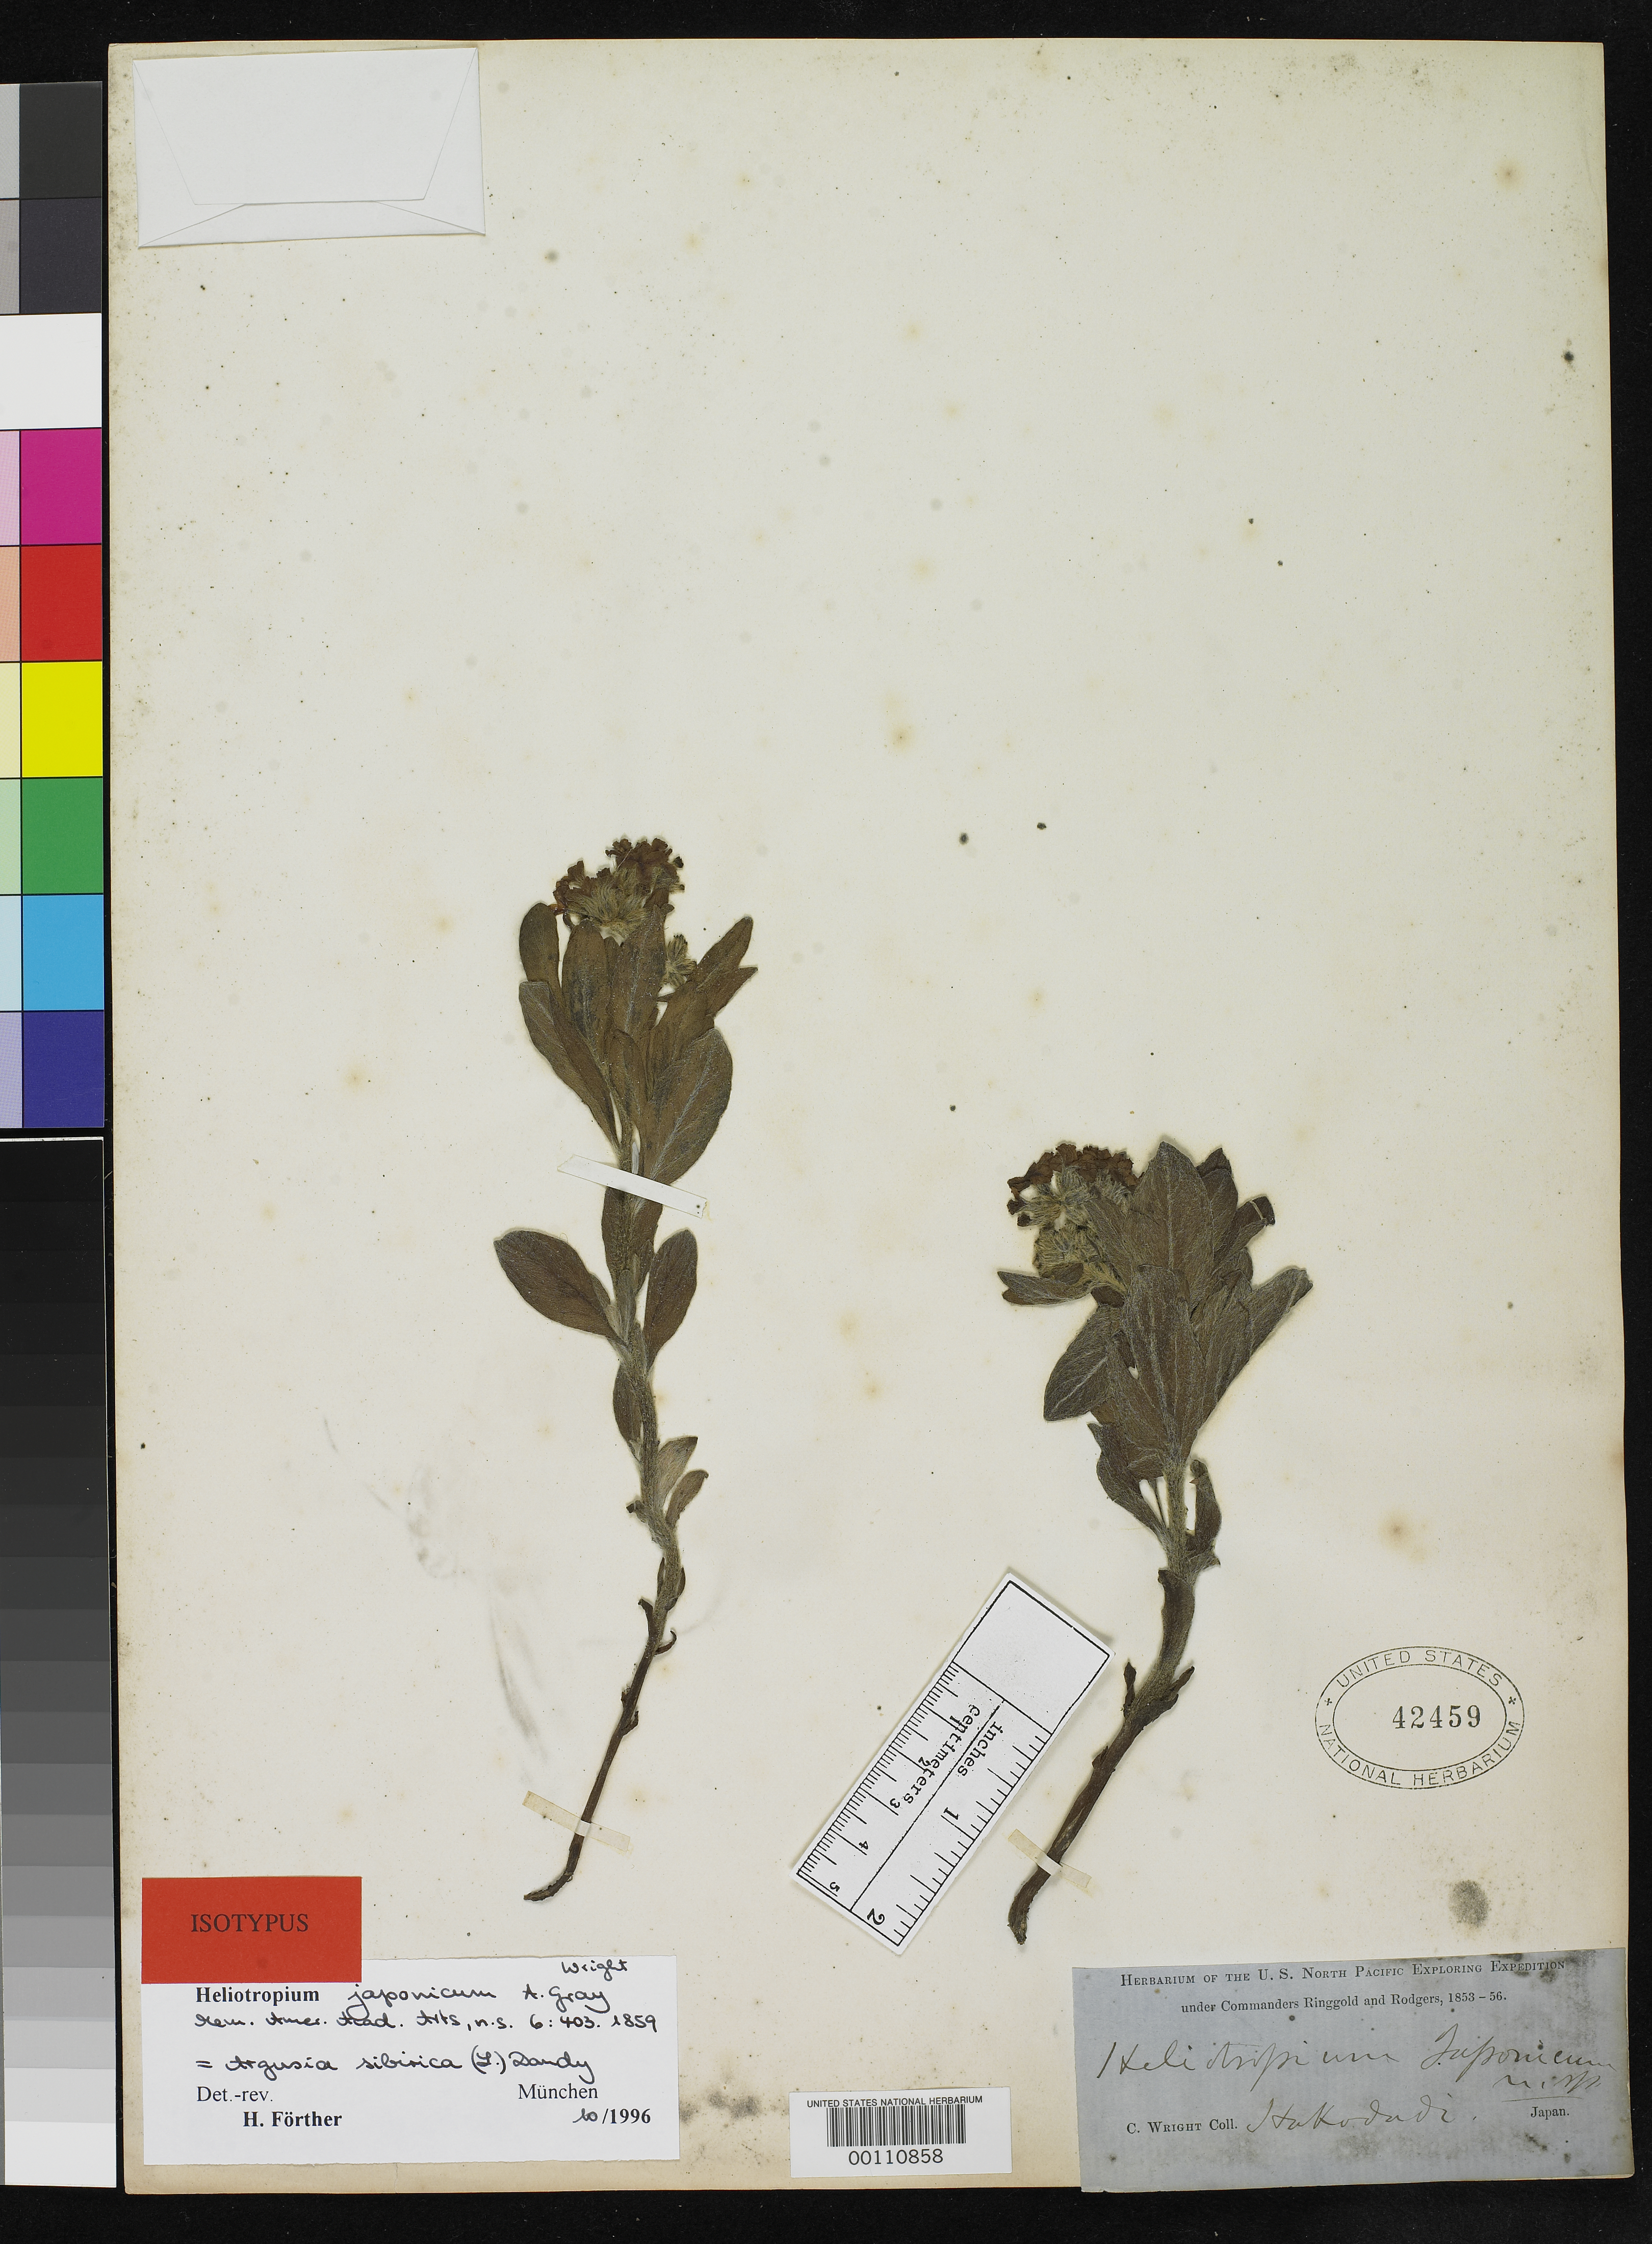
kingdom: Plantae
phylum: Tracheophyta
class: Magnoliopsida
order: Boraginales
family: Heliotropiaceae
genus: Heliotropium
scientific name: Heliotropium japonicum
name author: A. Gray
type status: Type Collection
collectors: C. Wright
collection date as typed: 1853 to -- --- 1856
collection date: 1853/1856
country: Japan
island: Hokkaido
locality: Hakodate.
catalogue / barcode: US 42459